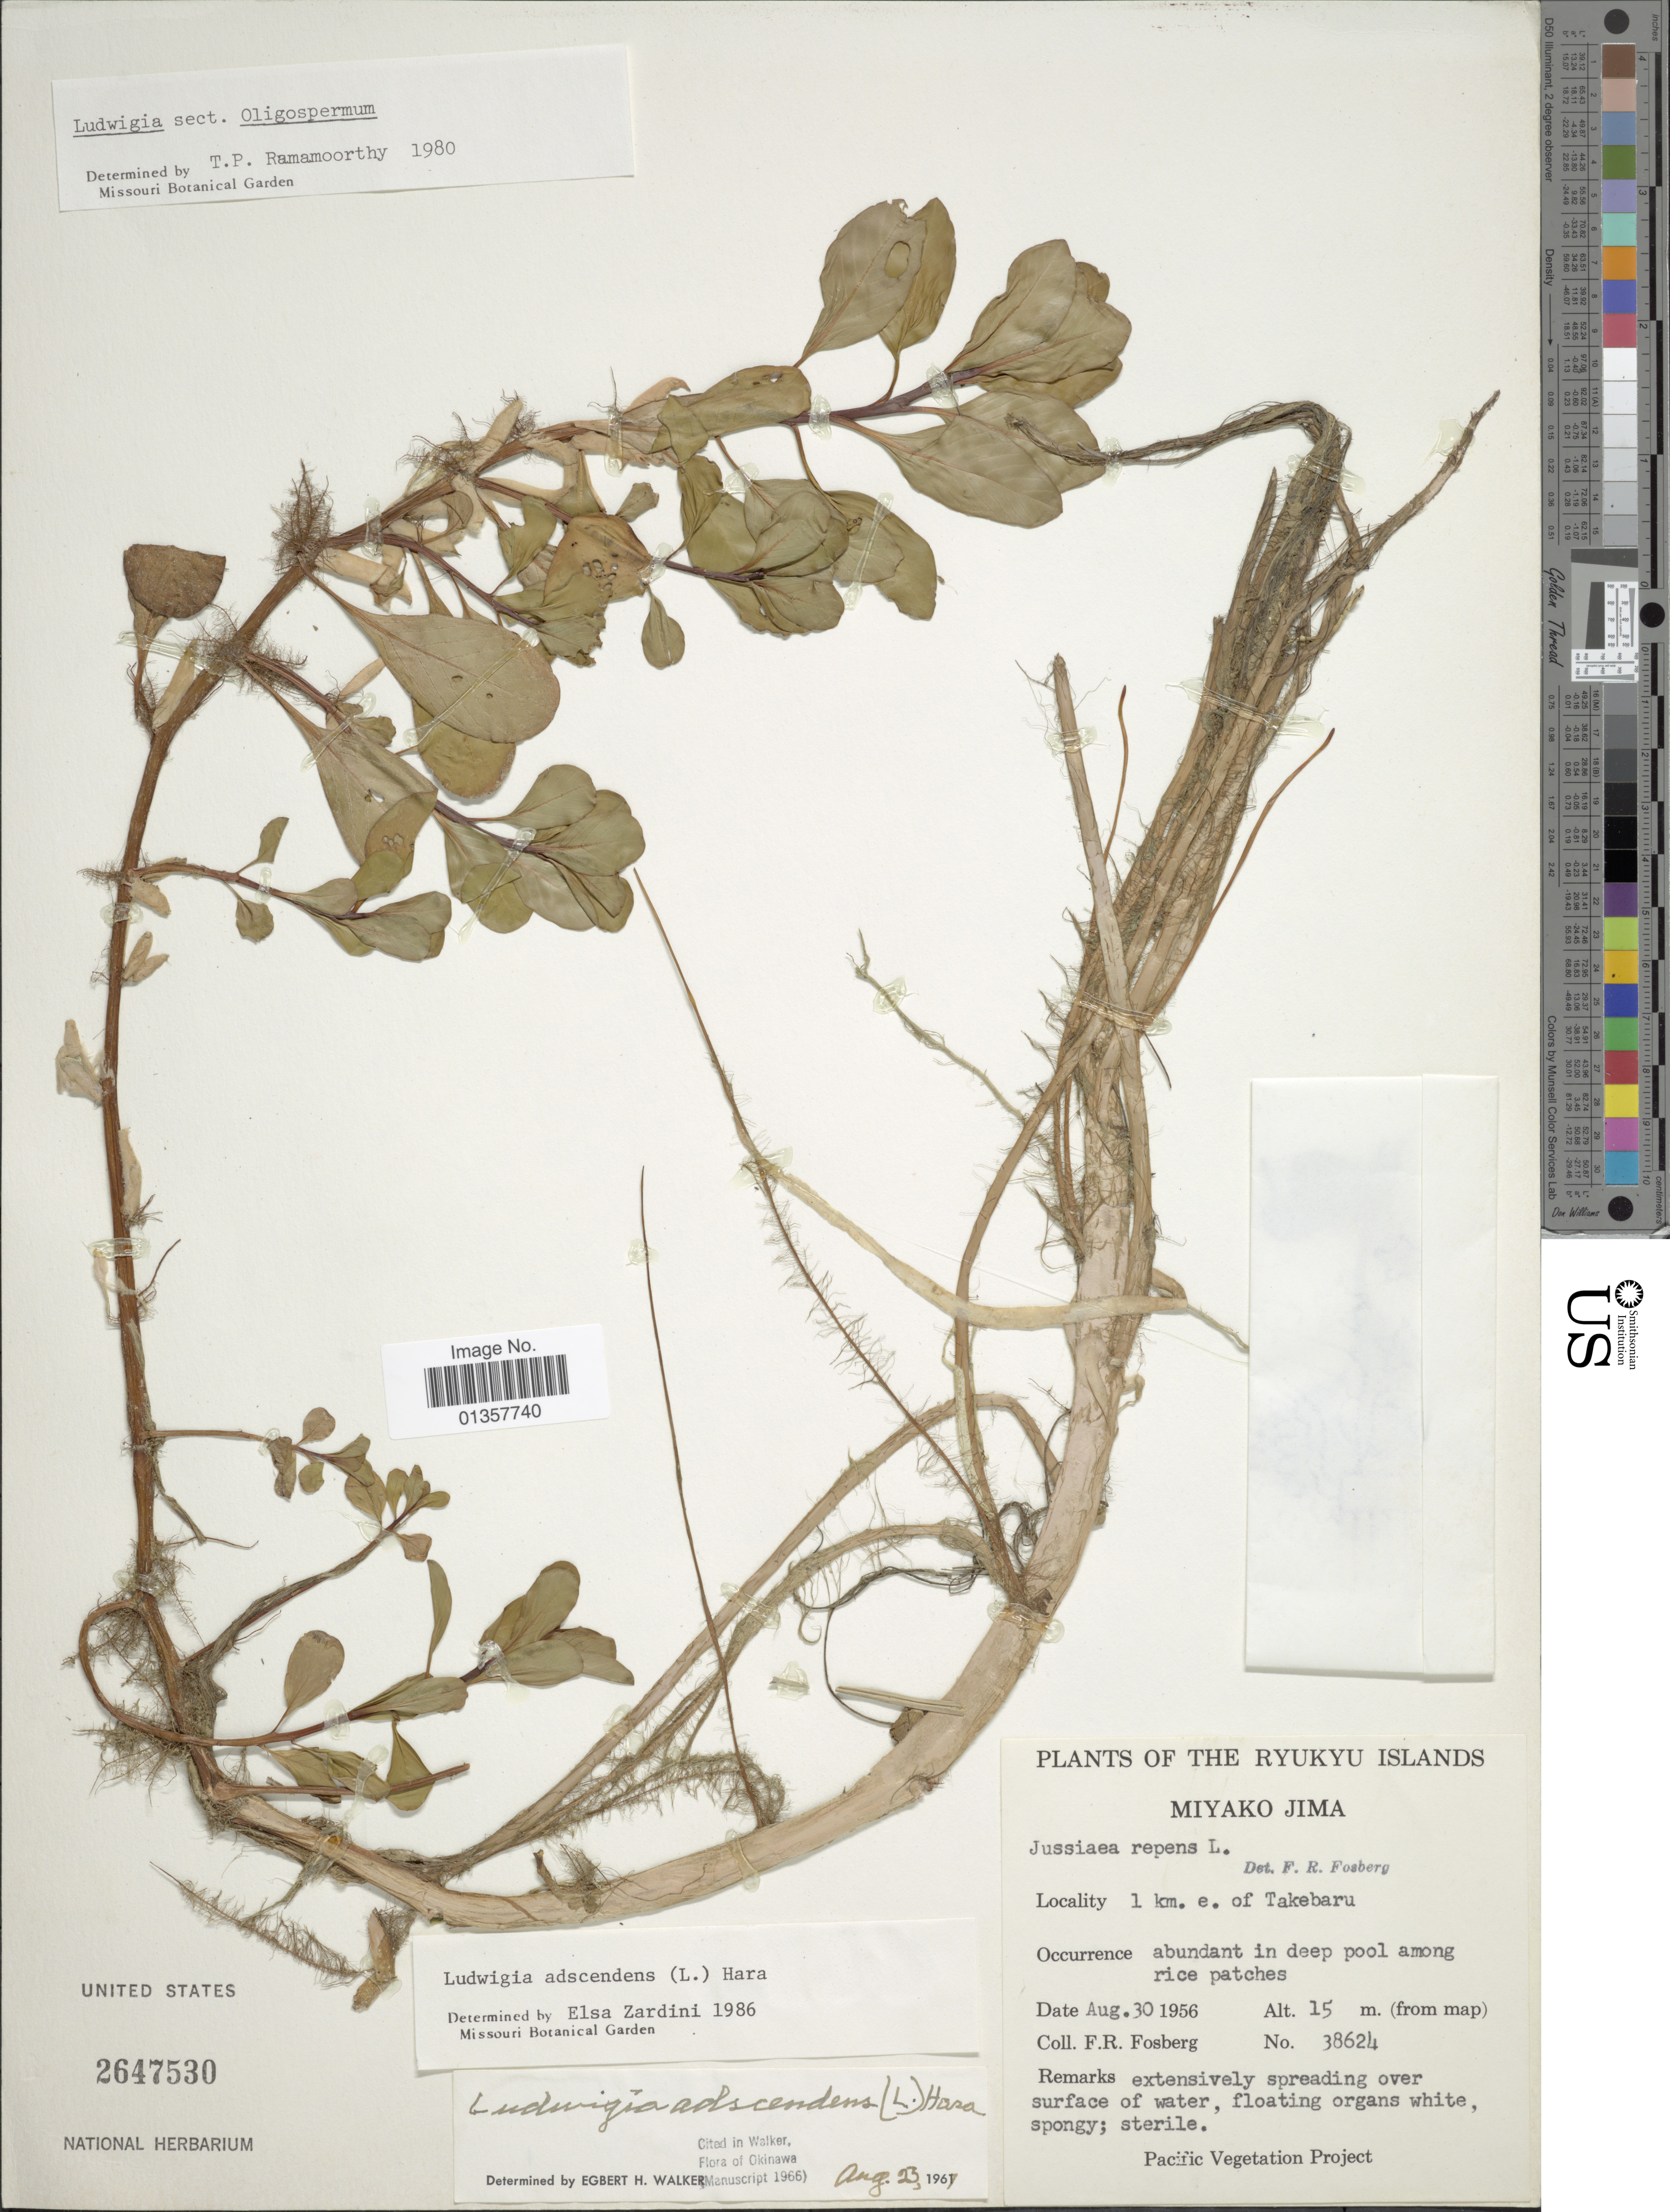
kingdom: Plantae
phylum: Tracheophyta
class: Magnoliopsida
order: Myrtales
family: Onagraceae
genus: Ludwigia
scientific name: Ludwigia adscendens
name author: (L.) H. Hara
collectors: F. R. Fosberg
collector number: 38624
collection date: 1956-08-30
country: Japan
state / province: Okinawa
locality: Ryukyu Islands, Miyako Jima, 1 km. e. of Takebaru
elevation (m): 15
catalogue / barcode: US 2647530